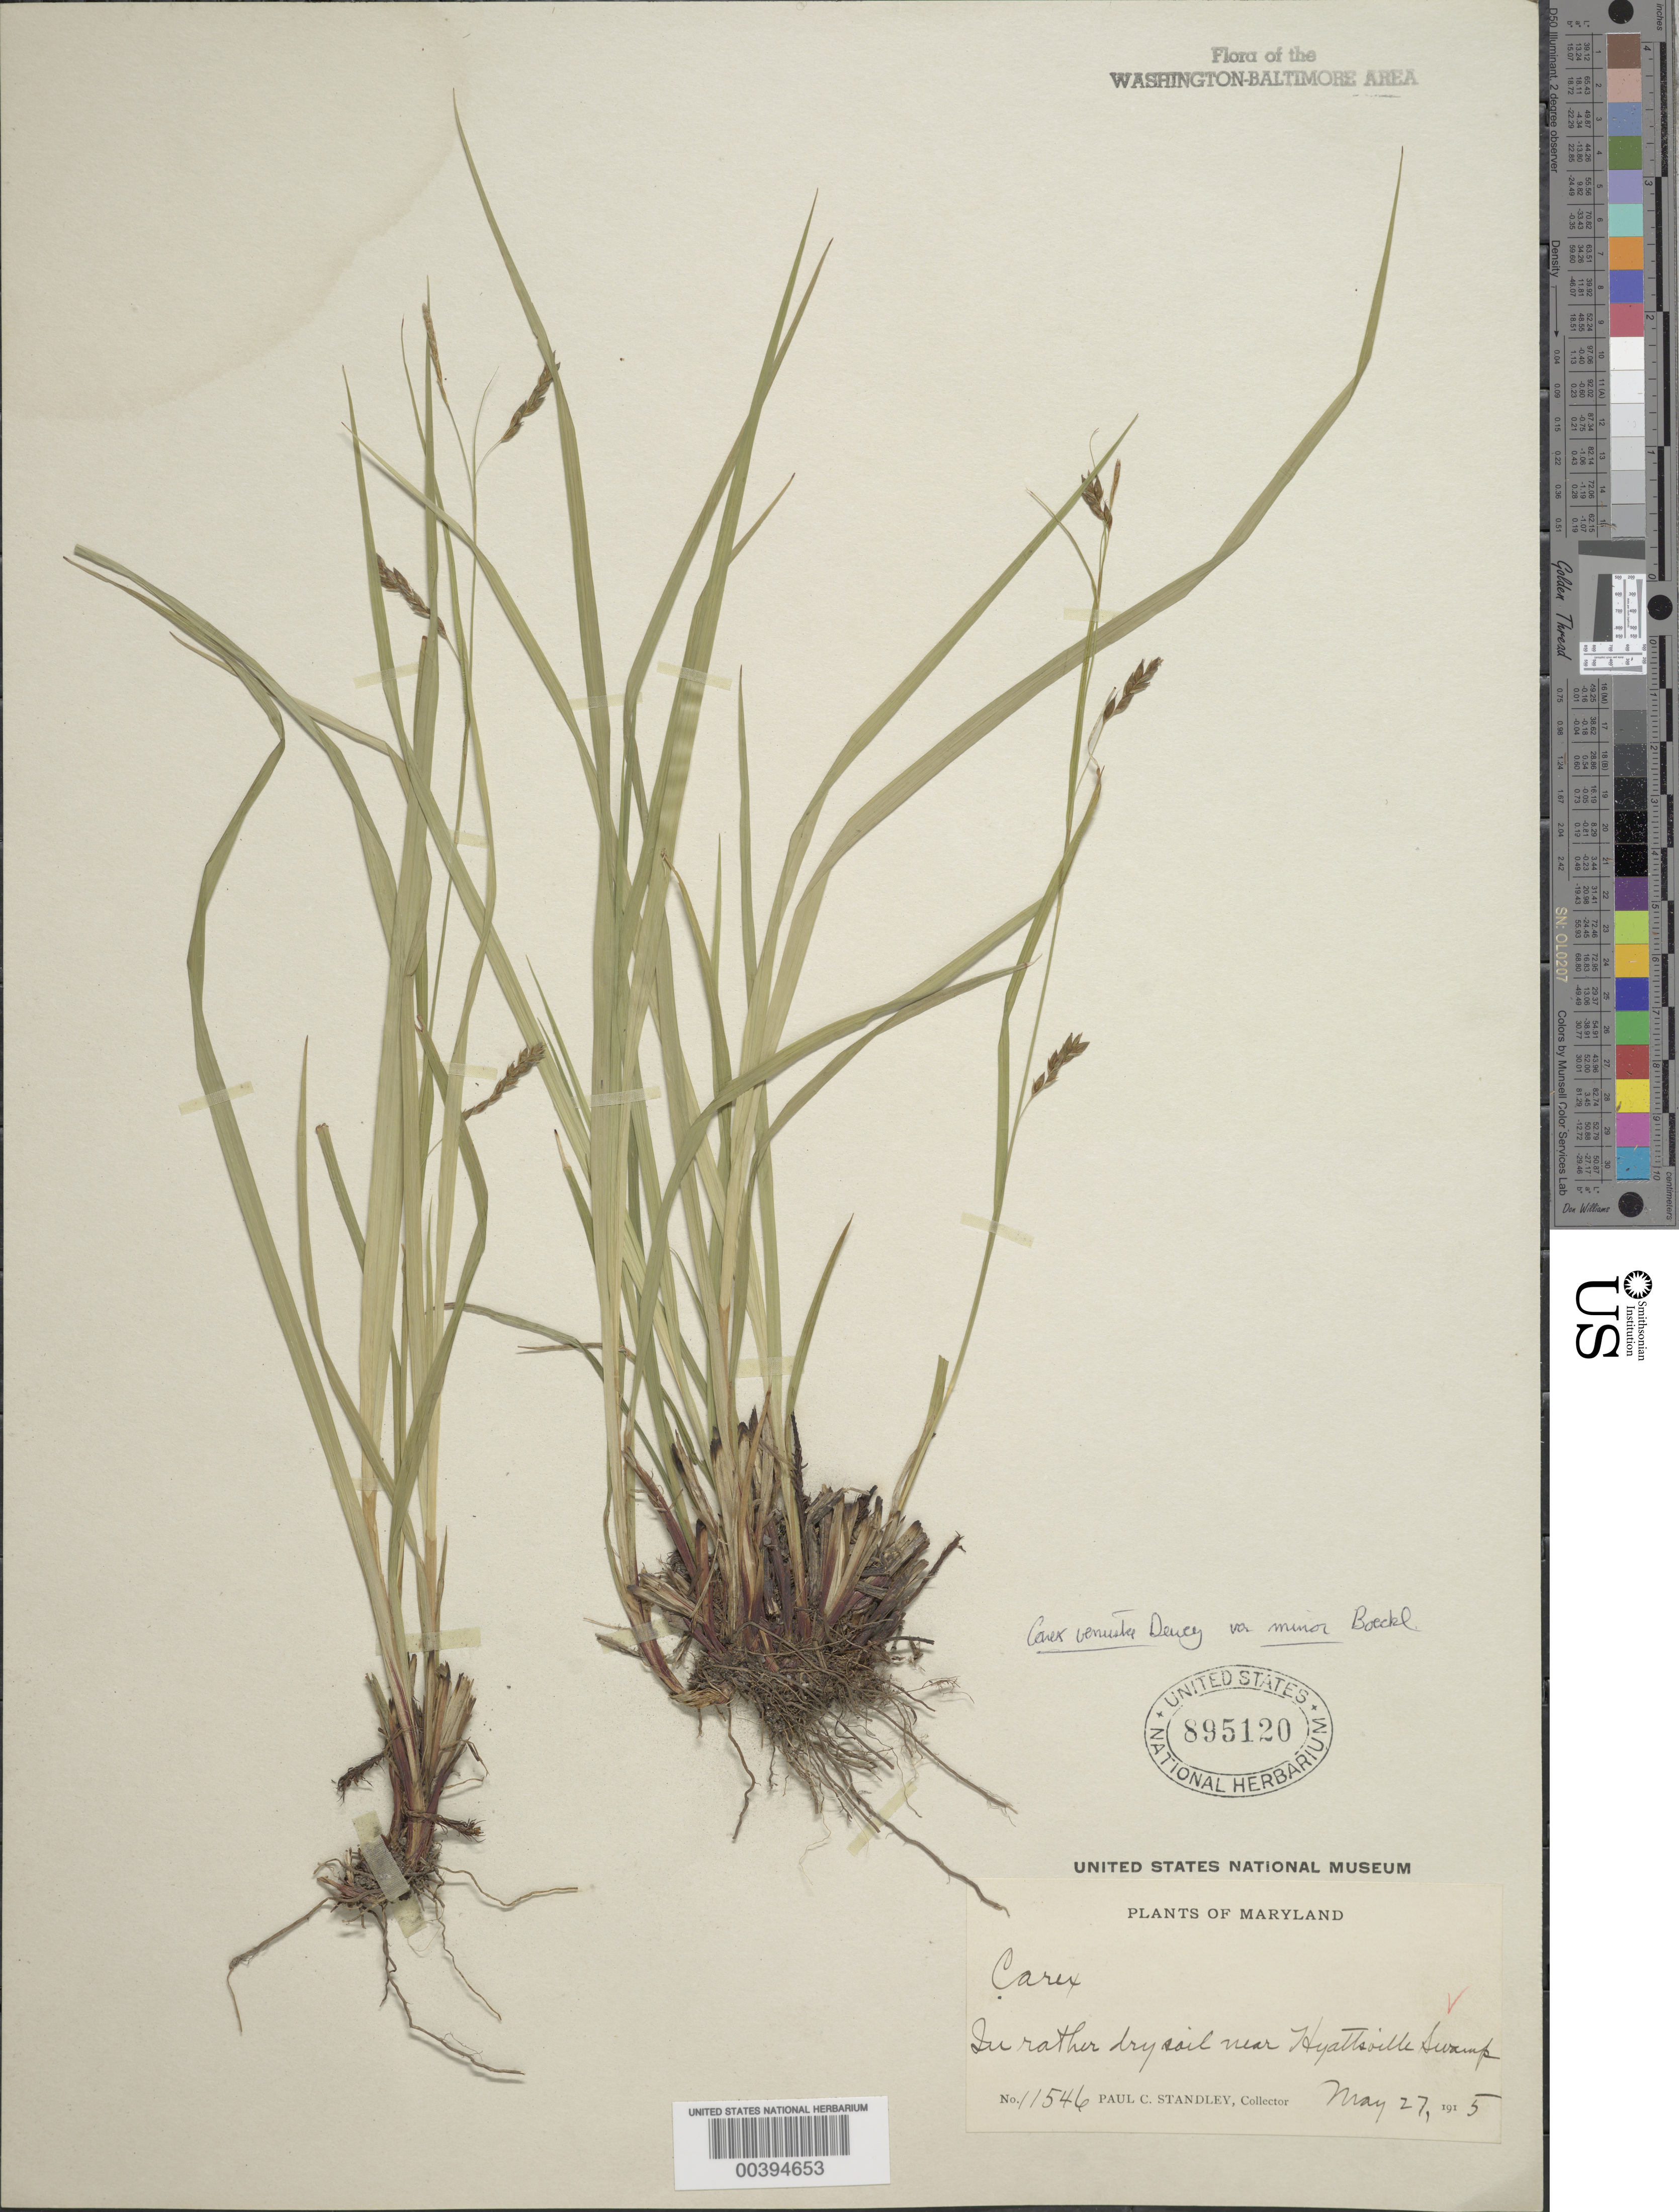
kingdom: Plantae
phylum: Tracheophyta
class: Liliopsida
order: Poales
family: Cyperaceae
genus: Carex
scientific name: Carex venusta var. minor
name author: Boeckeler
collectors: P. C. Standley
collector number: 11546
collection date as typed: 27 May 1915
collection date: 1915-05-27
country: United States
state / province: Maryland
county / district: Prince George's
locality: Hyattsville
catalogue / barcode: US 895120